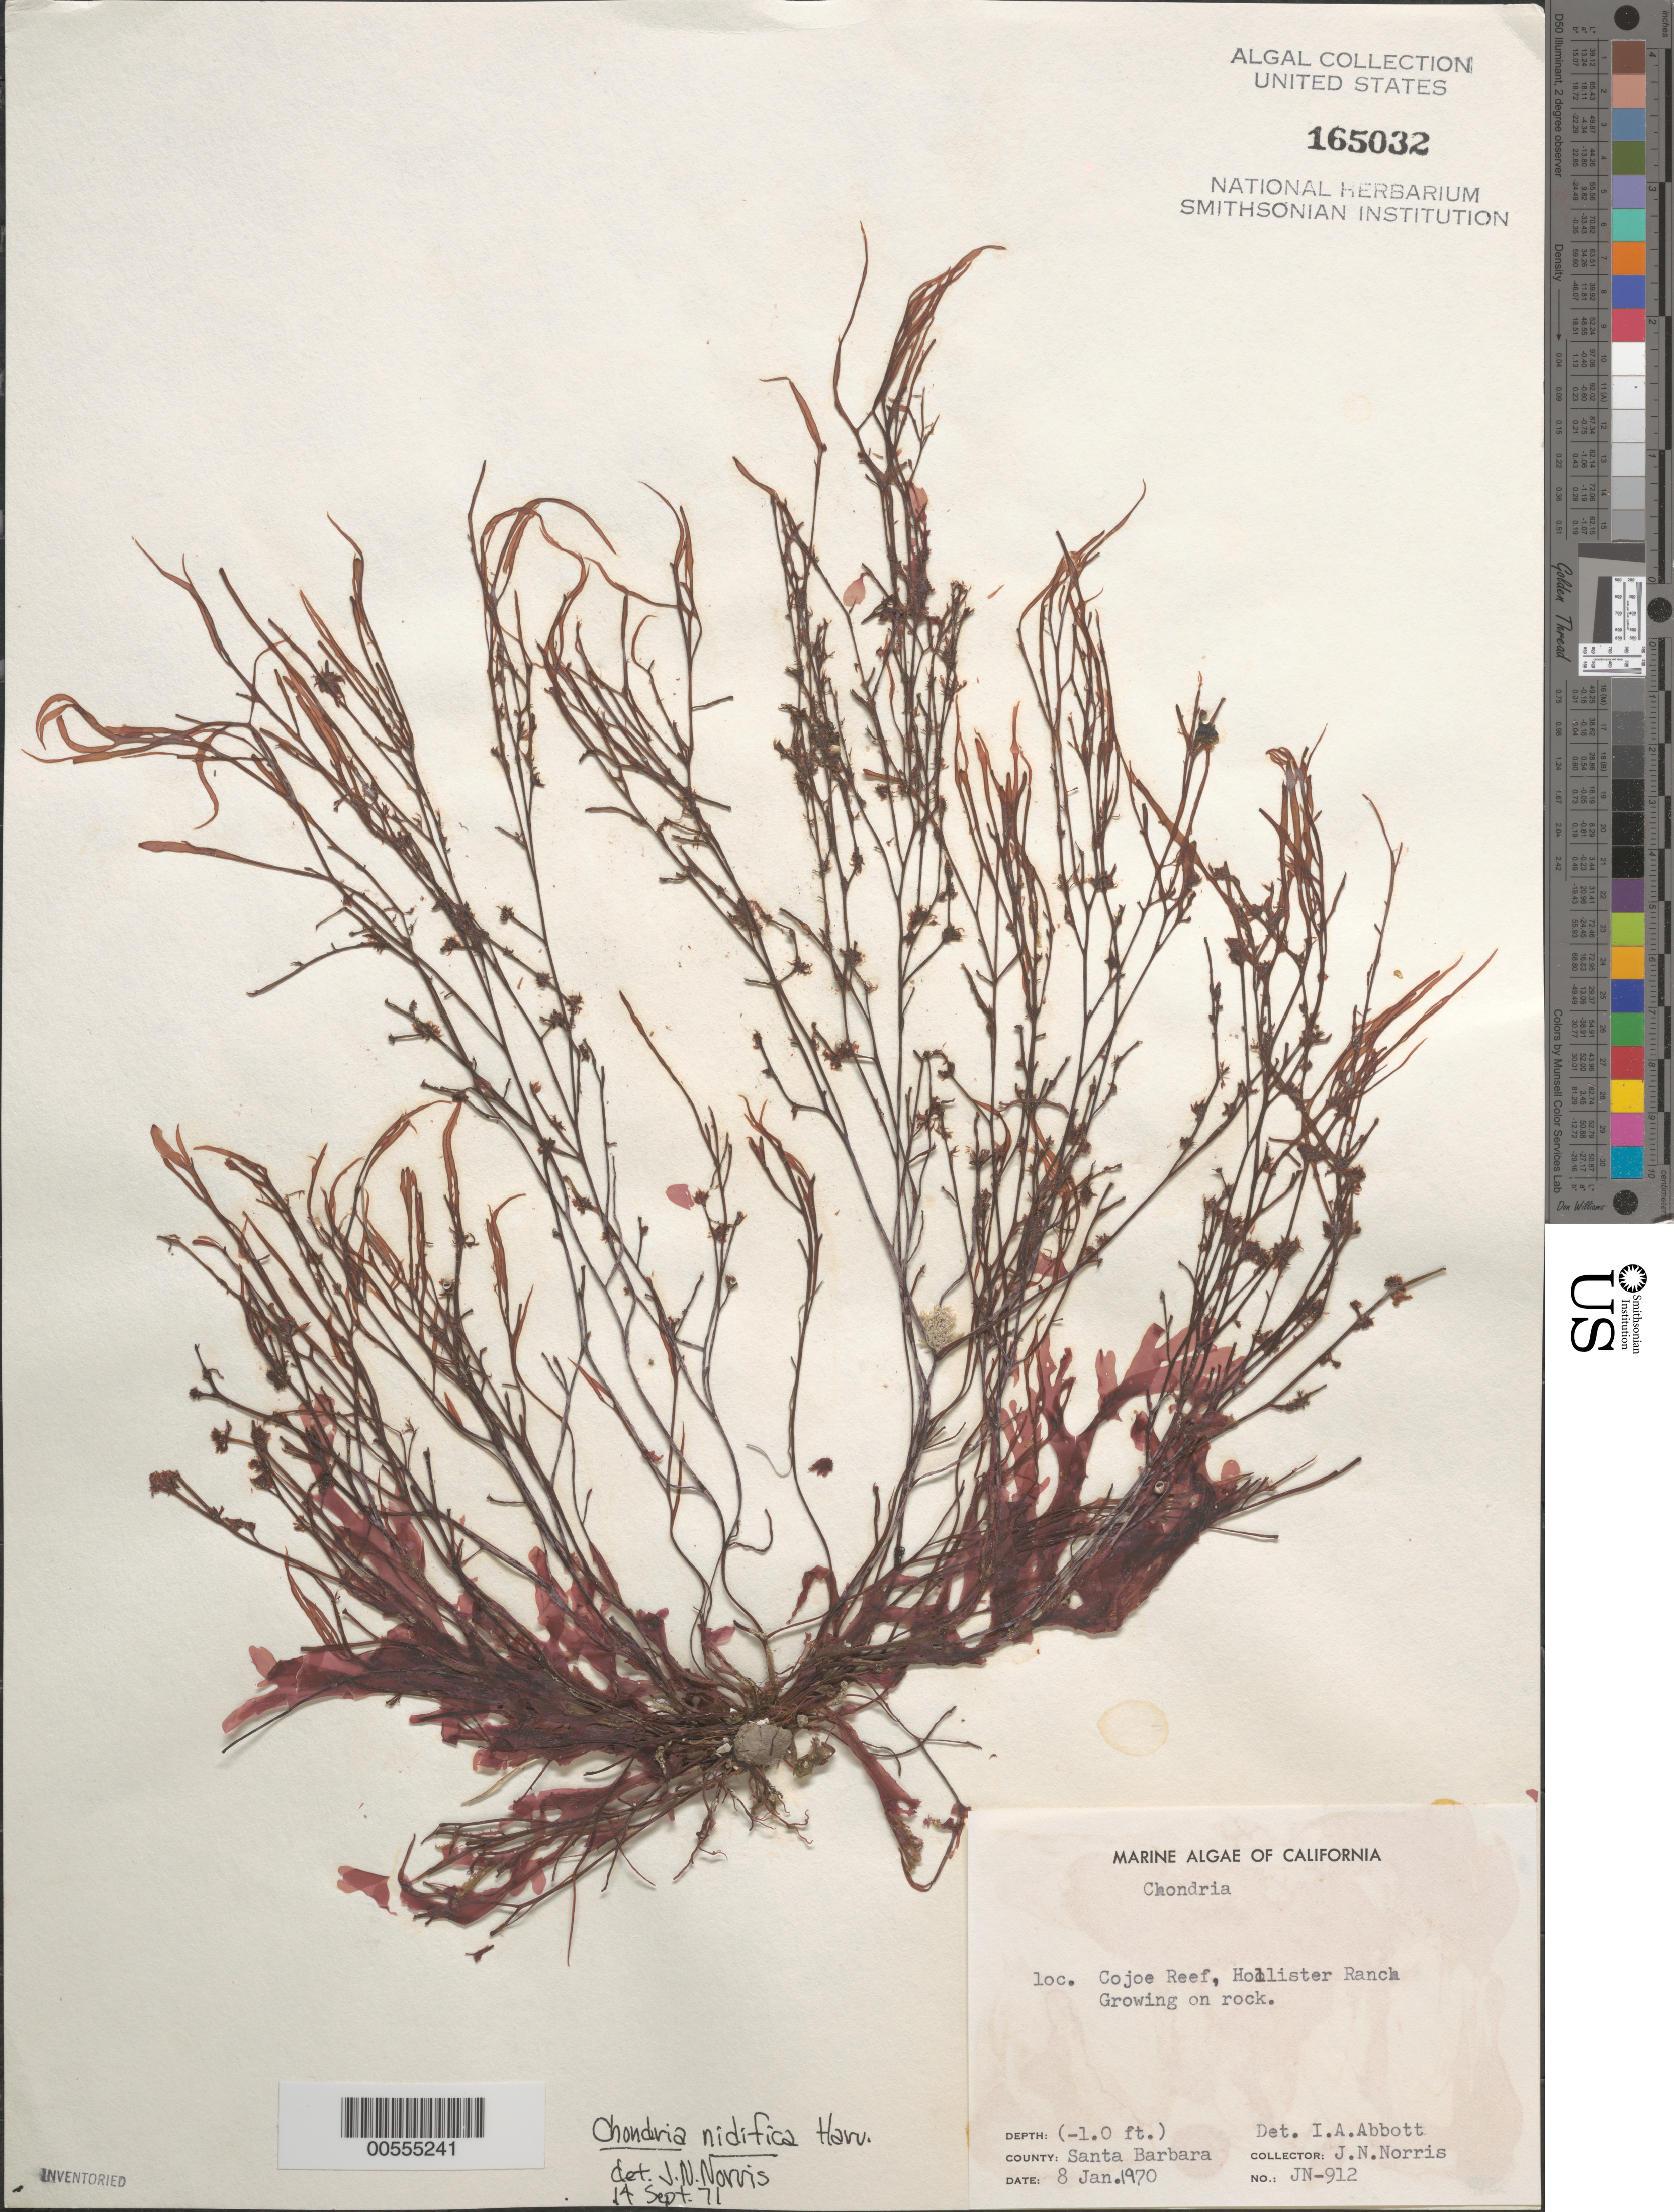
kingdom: Plantae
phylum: Rhodophyta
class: Florideophyceae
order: Ceramiales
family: Rhodomelaceae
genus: Neochondria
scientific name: Neochondria nidifica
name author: (Harvey) Sutti et al.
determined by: Algae name updating Project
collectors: J. N. Norris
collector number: JN-912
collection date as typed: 08 Jan 1970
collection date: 1970-01-08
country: United States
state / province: California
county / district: Santa Barbara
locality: Cojo Reef, Hollister Ranch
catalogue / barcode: US 165032